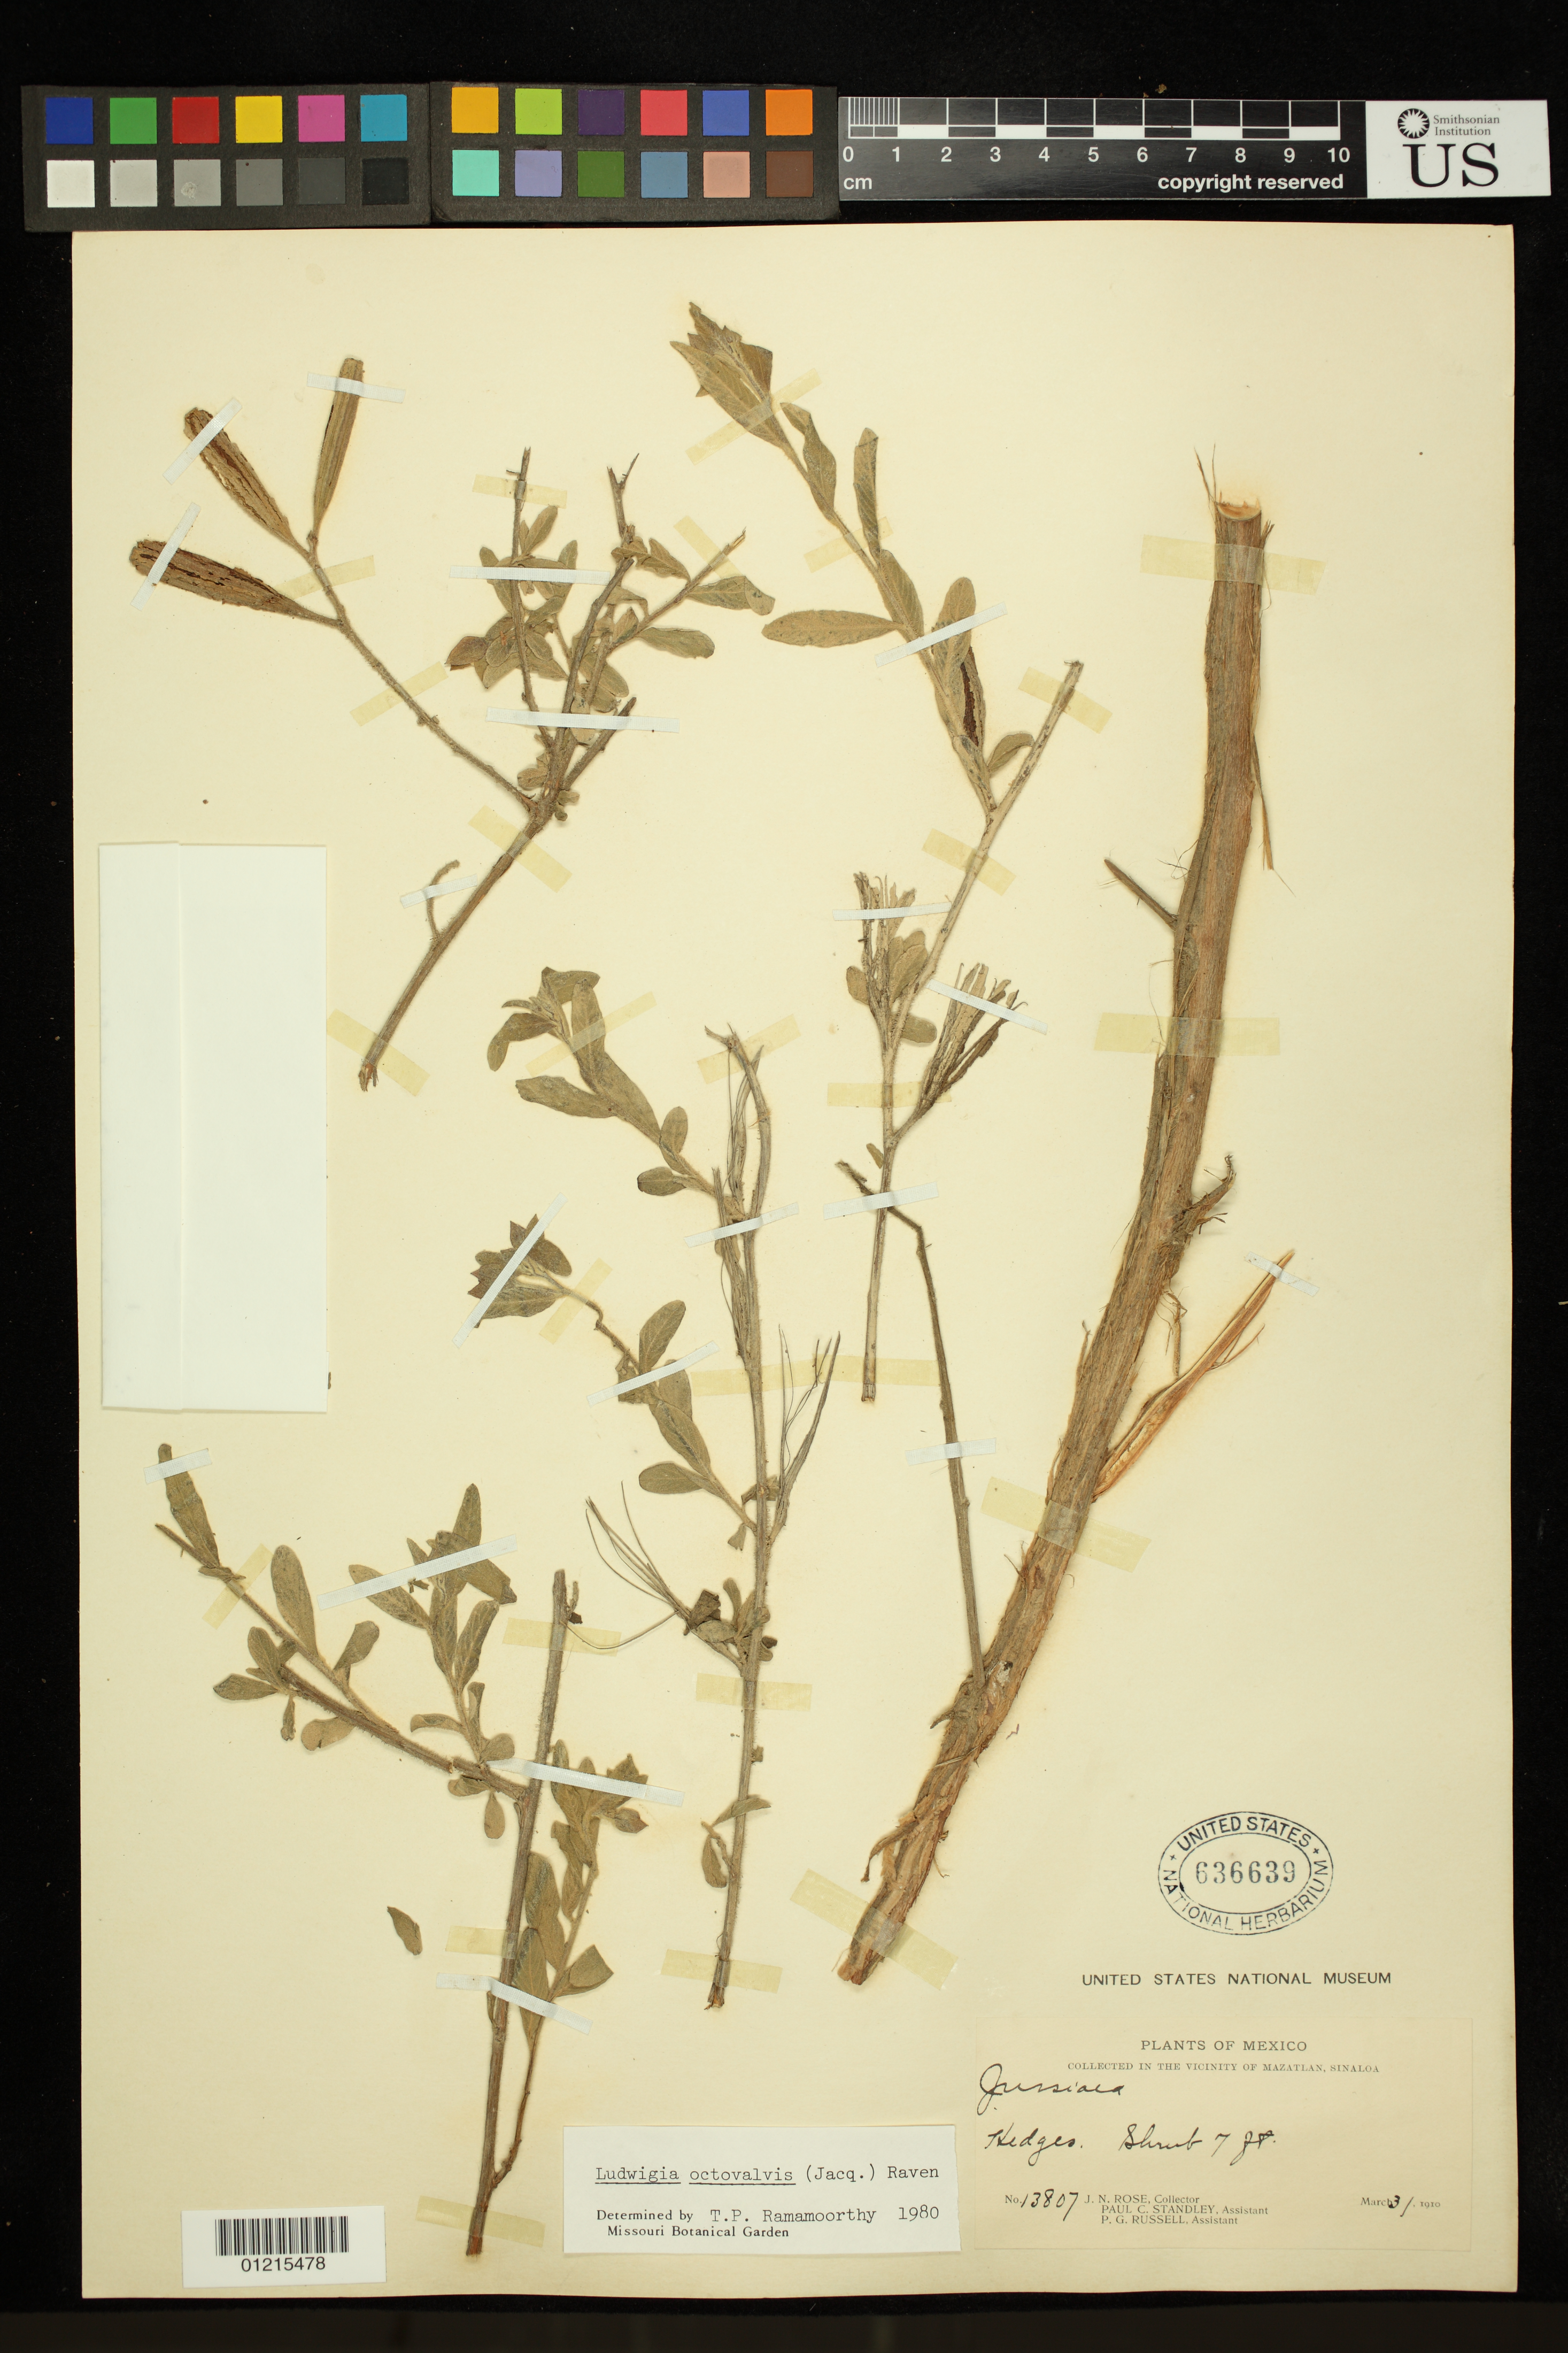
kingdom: Plantae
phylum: Tracheophyta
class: Magnoliopsida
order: Myrtales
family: Onagraceae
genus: Ludwigia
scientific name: Ludwigia octovalvis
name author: (Jacq.) P.H. Raven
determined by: Ramamoorthy, T. P.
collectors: J. N. Rose, P. C. Standley & P. G. Russell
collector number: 13807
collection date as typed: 31 Mar 1910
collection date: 1910-03-31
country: Mexico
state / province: Sinaloa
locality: Vicinity of Mazatlan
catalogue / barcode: US 636639